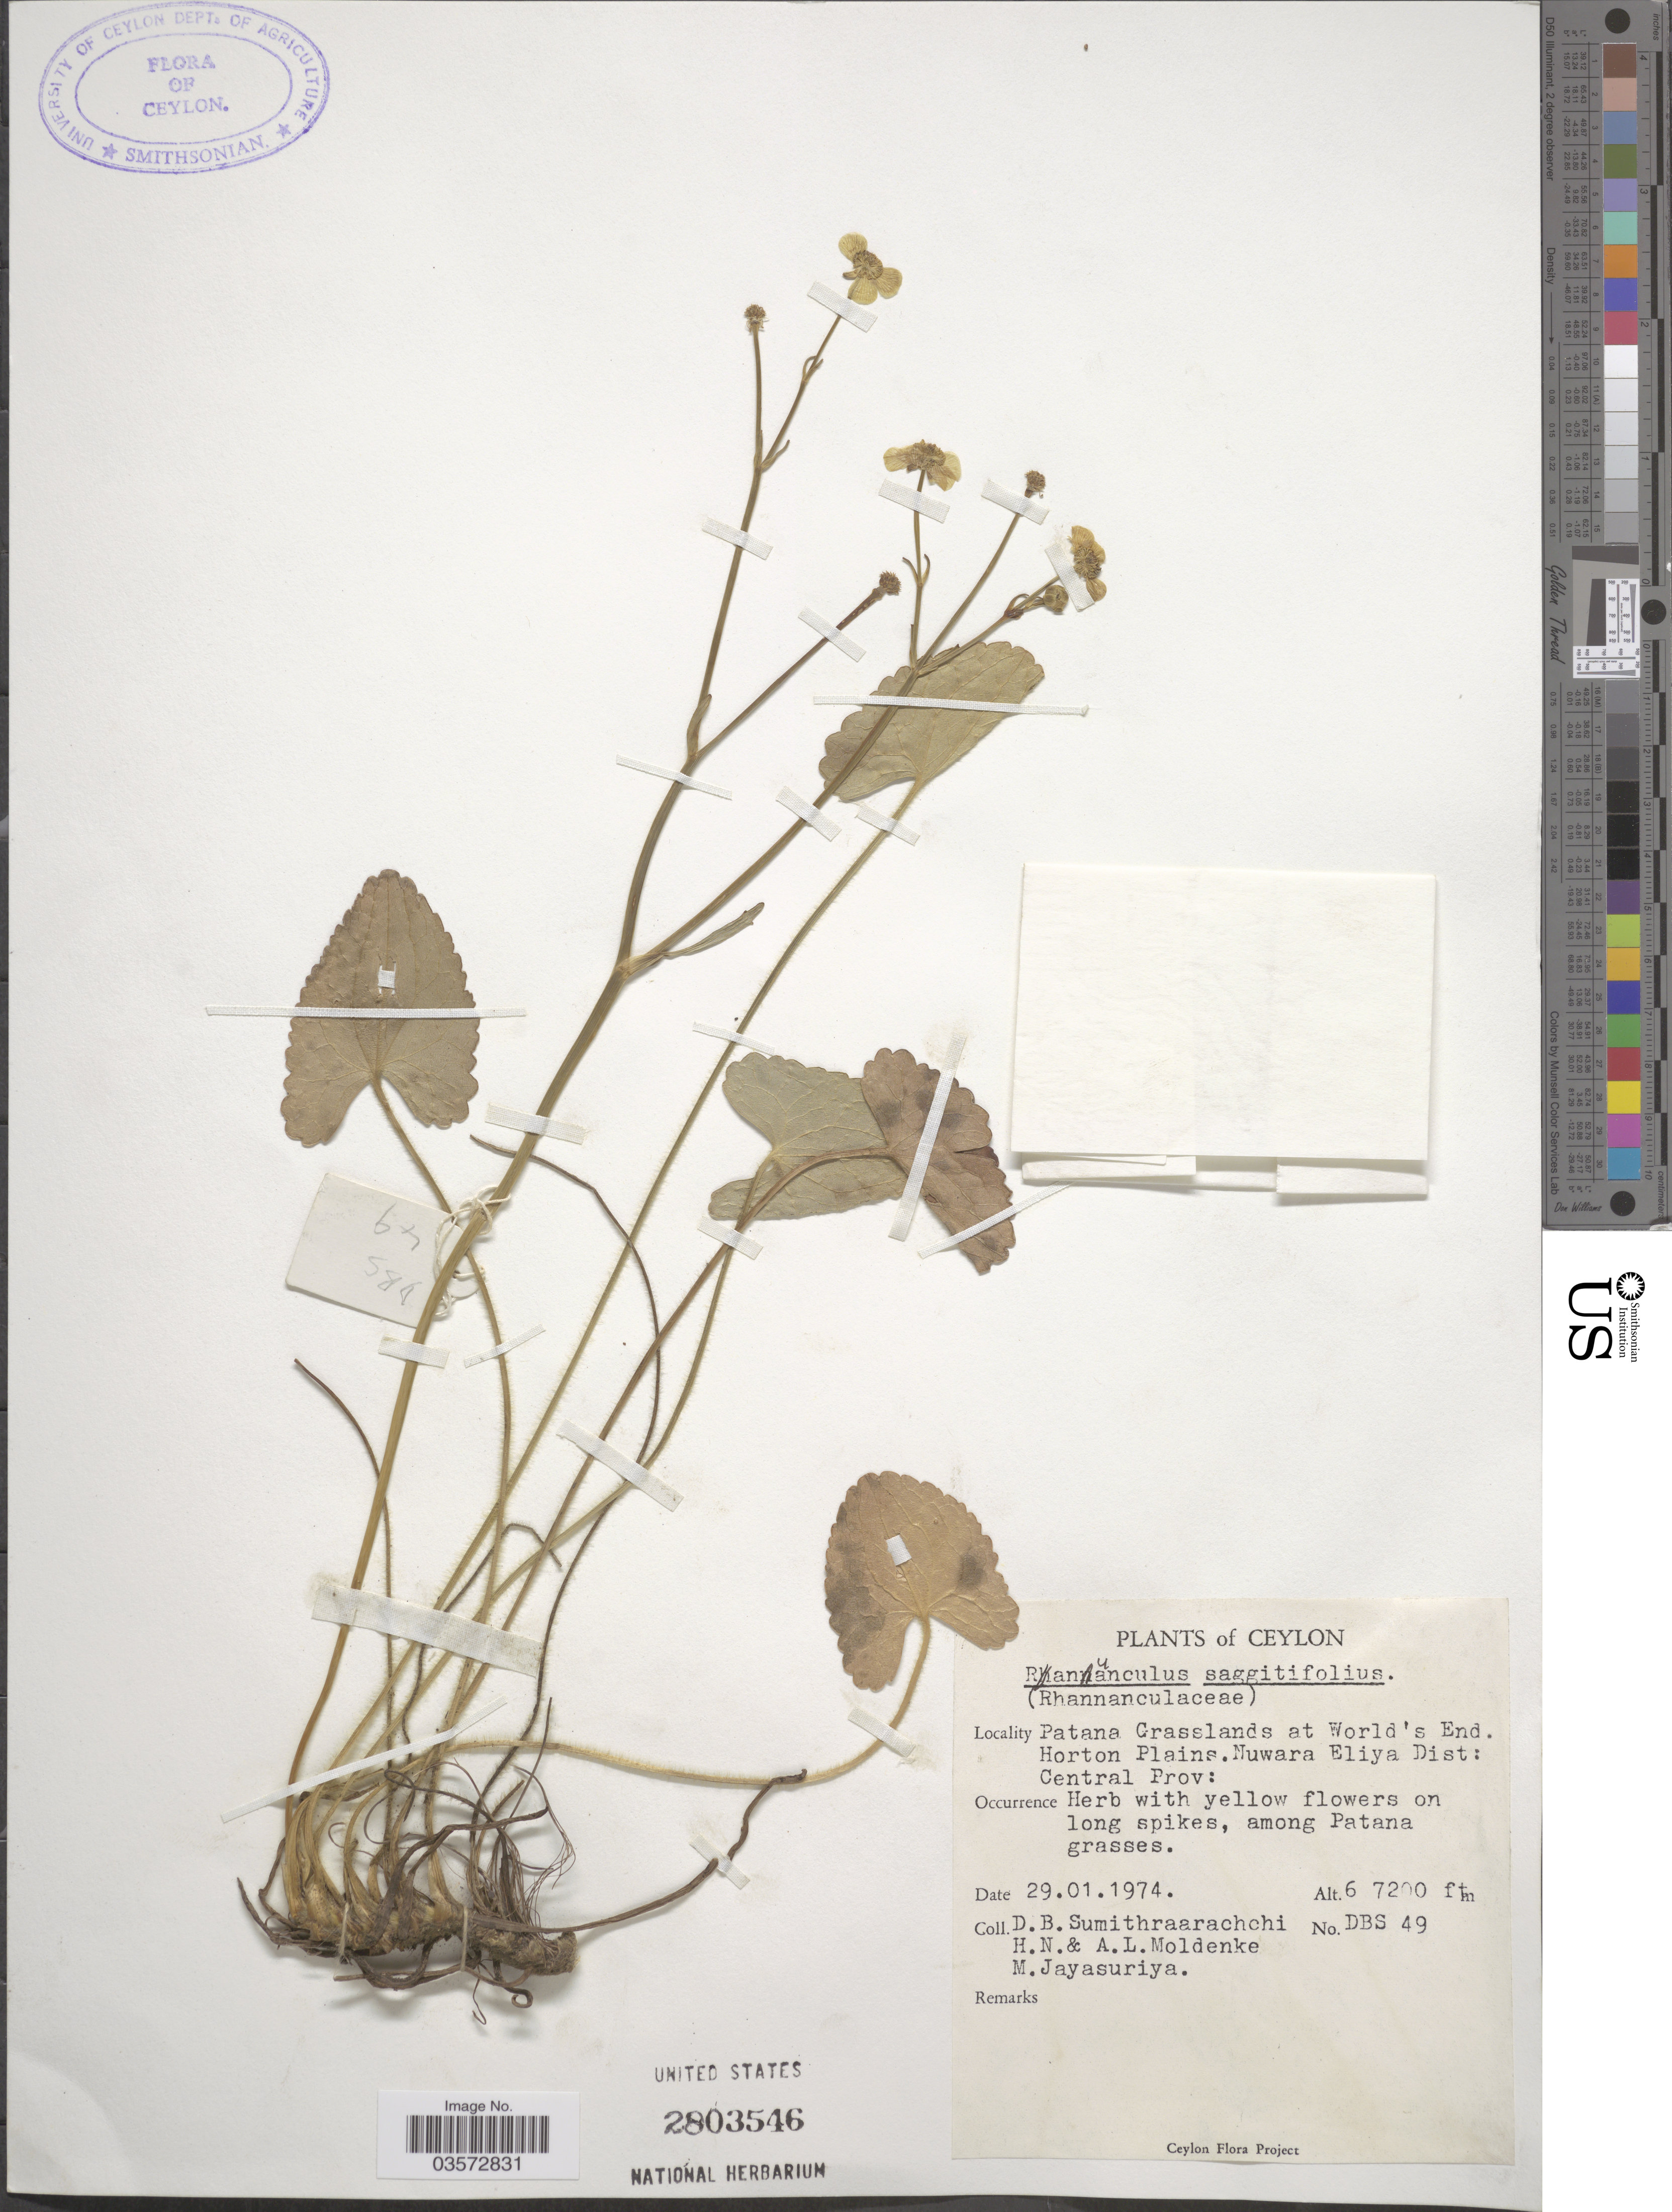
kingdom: Plantae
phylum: Tracheophyta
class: Magnoliopsida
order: Ranunculales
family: Ranunculaceae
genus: Ranunculus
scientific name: Ranunculus sagittifolius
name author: Hook.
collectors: D. B. Sumithraarachchi, H. N. Moldenke, A. L. Moldenke & M. Jayasuriya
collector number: DBS 49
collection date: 1974-01-29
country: Sri Lanka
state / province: Central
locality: Ceylon. Patana Grasslands at World's End. Horton Plains. Nuwara Eliya Dist. Among Patana grasses.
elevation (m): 20483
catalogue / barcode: US 2803546